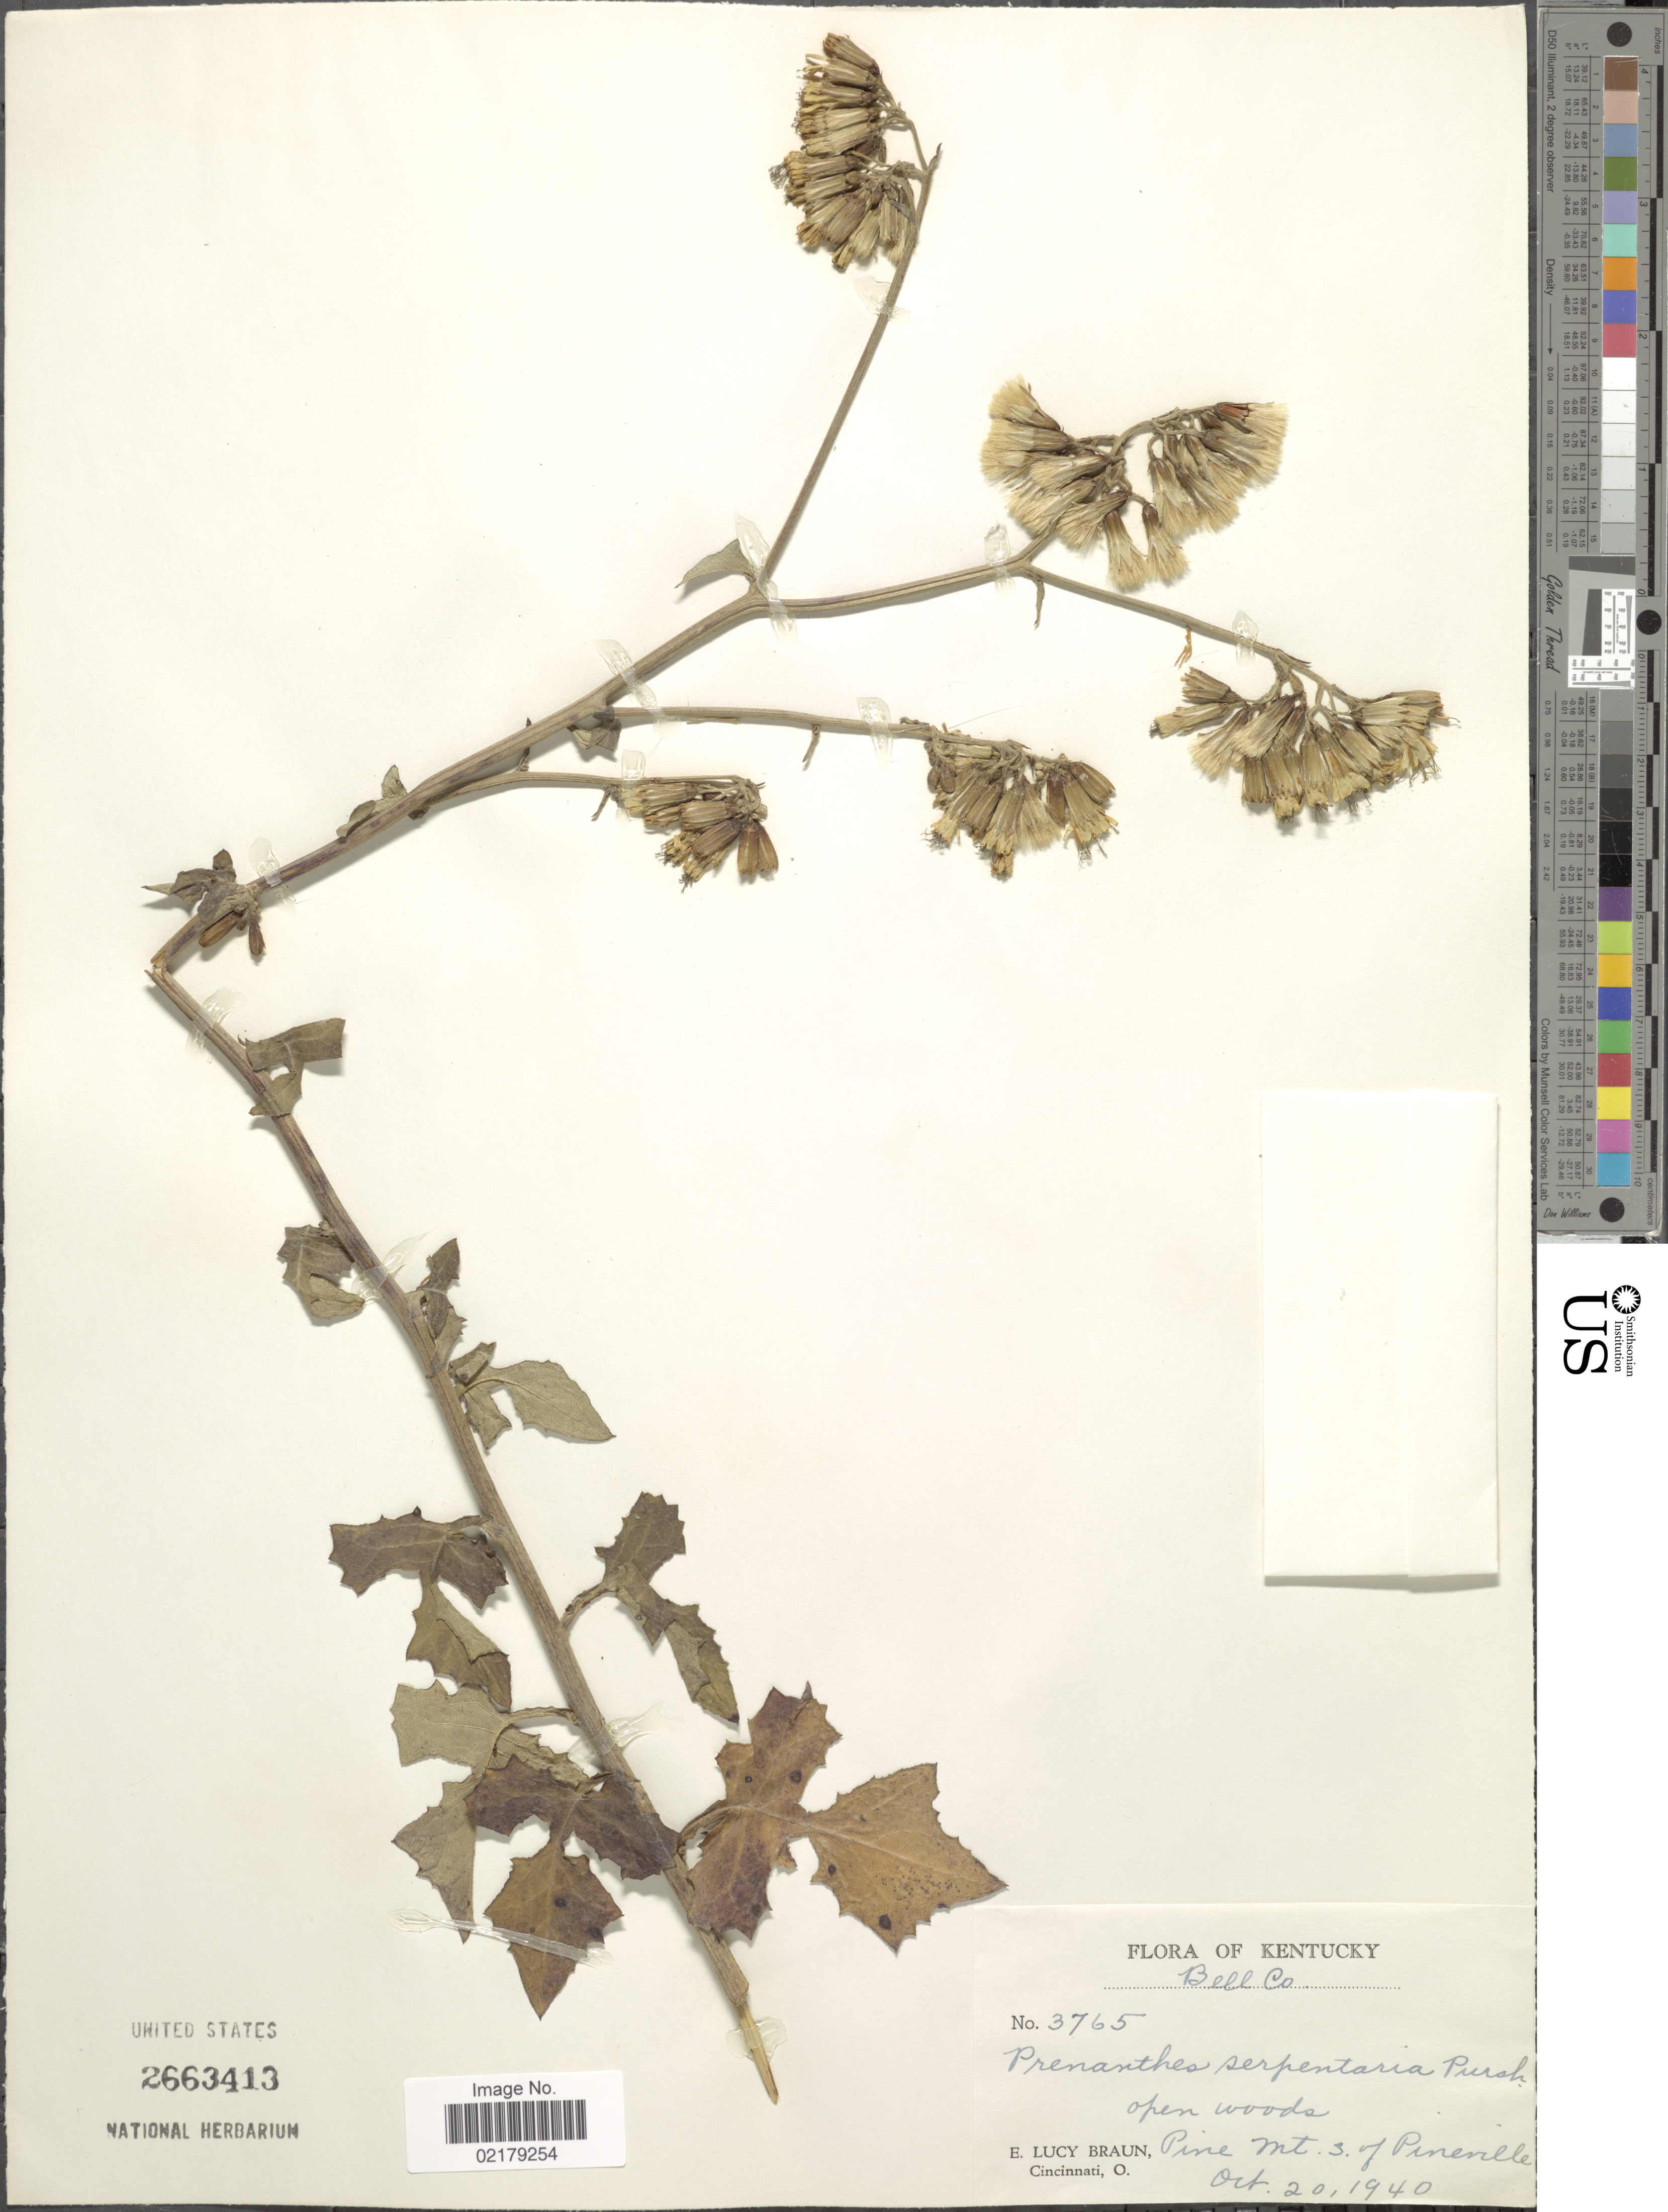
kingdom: Plantae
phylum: Tracheophyta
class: Magnoliopsida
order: Asterales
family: Asteraceae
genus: Nabalus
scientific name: Nabalus serpentarius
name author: (Pursh) Hook.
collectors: E. L. Braun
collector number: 3765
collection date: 1940-10-20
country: United States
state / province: Kentucky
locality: Bell Co, open woods, Pine Mt. s. of Pineville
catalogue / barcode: US 2663413